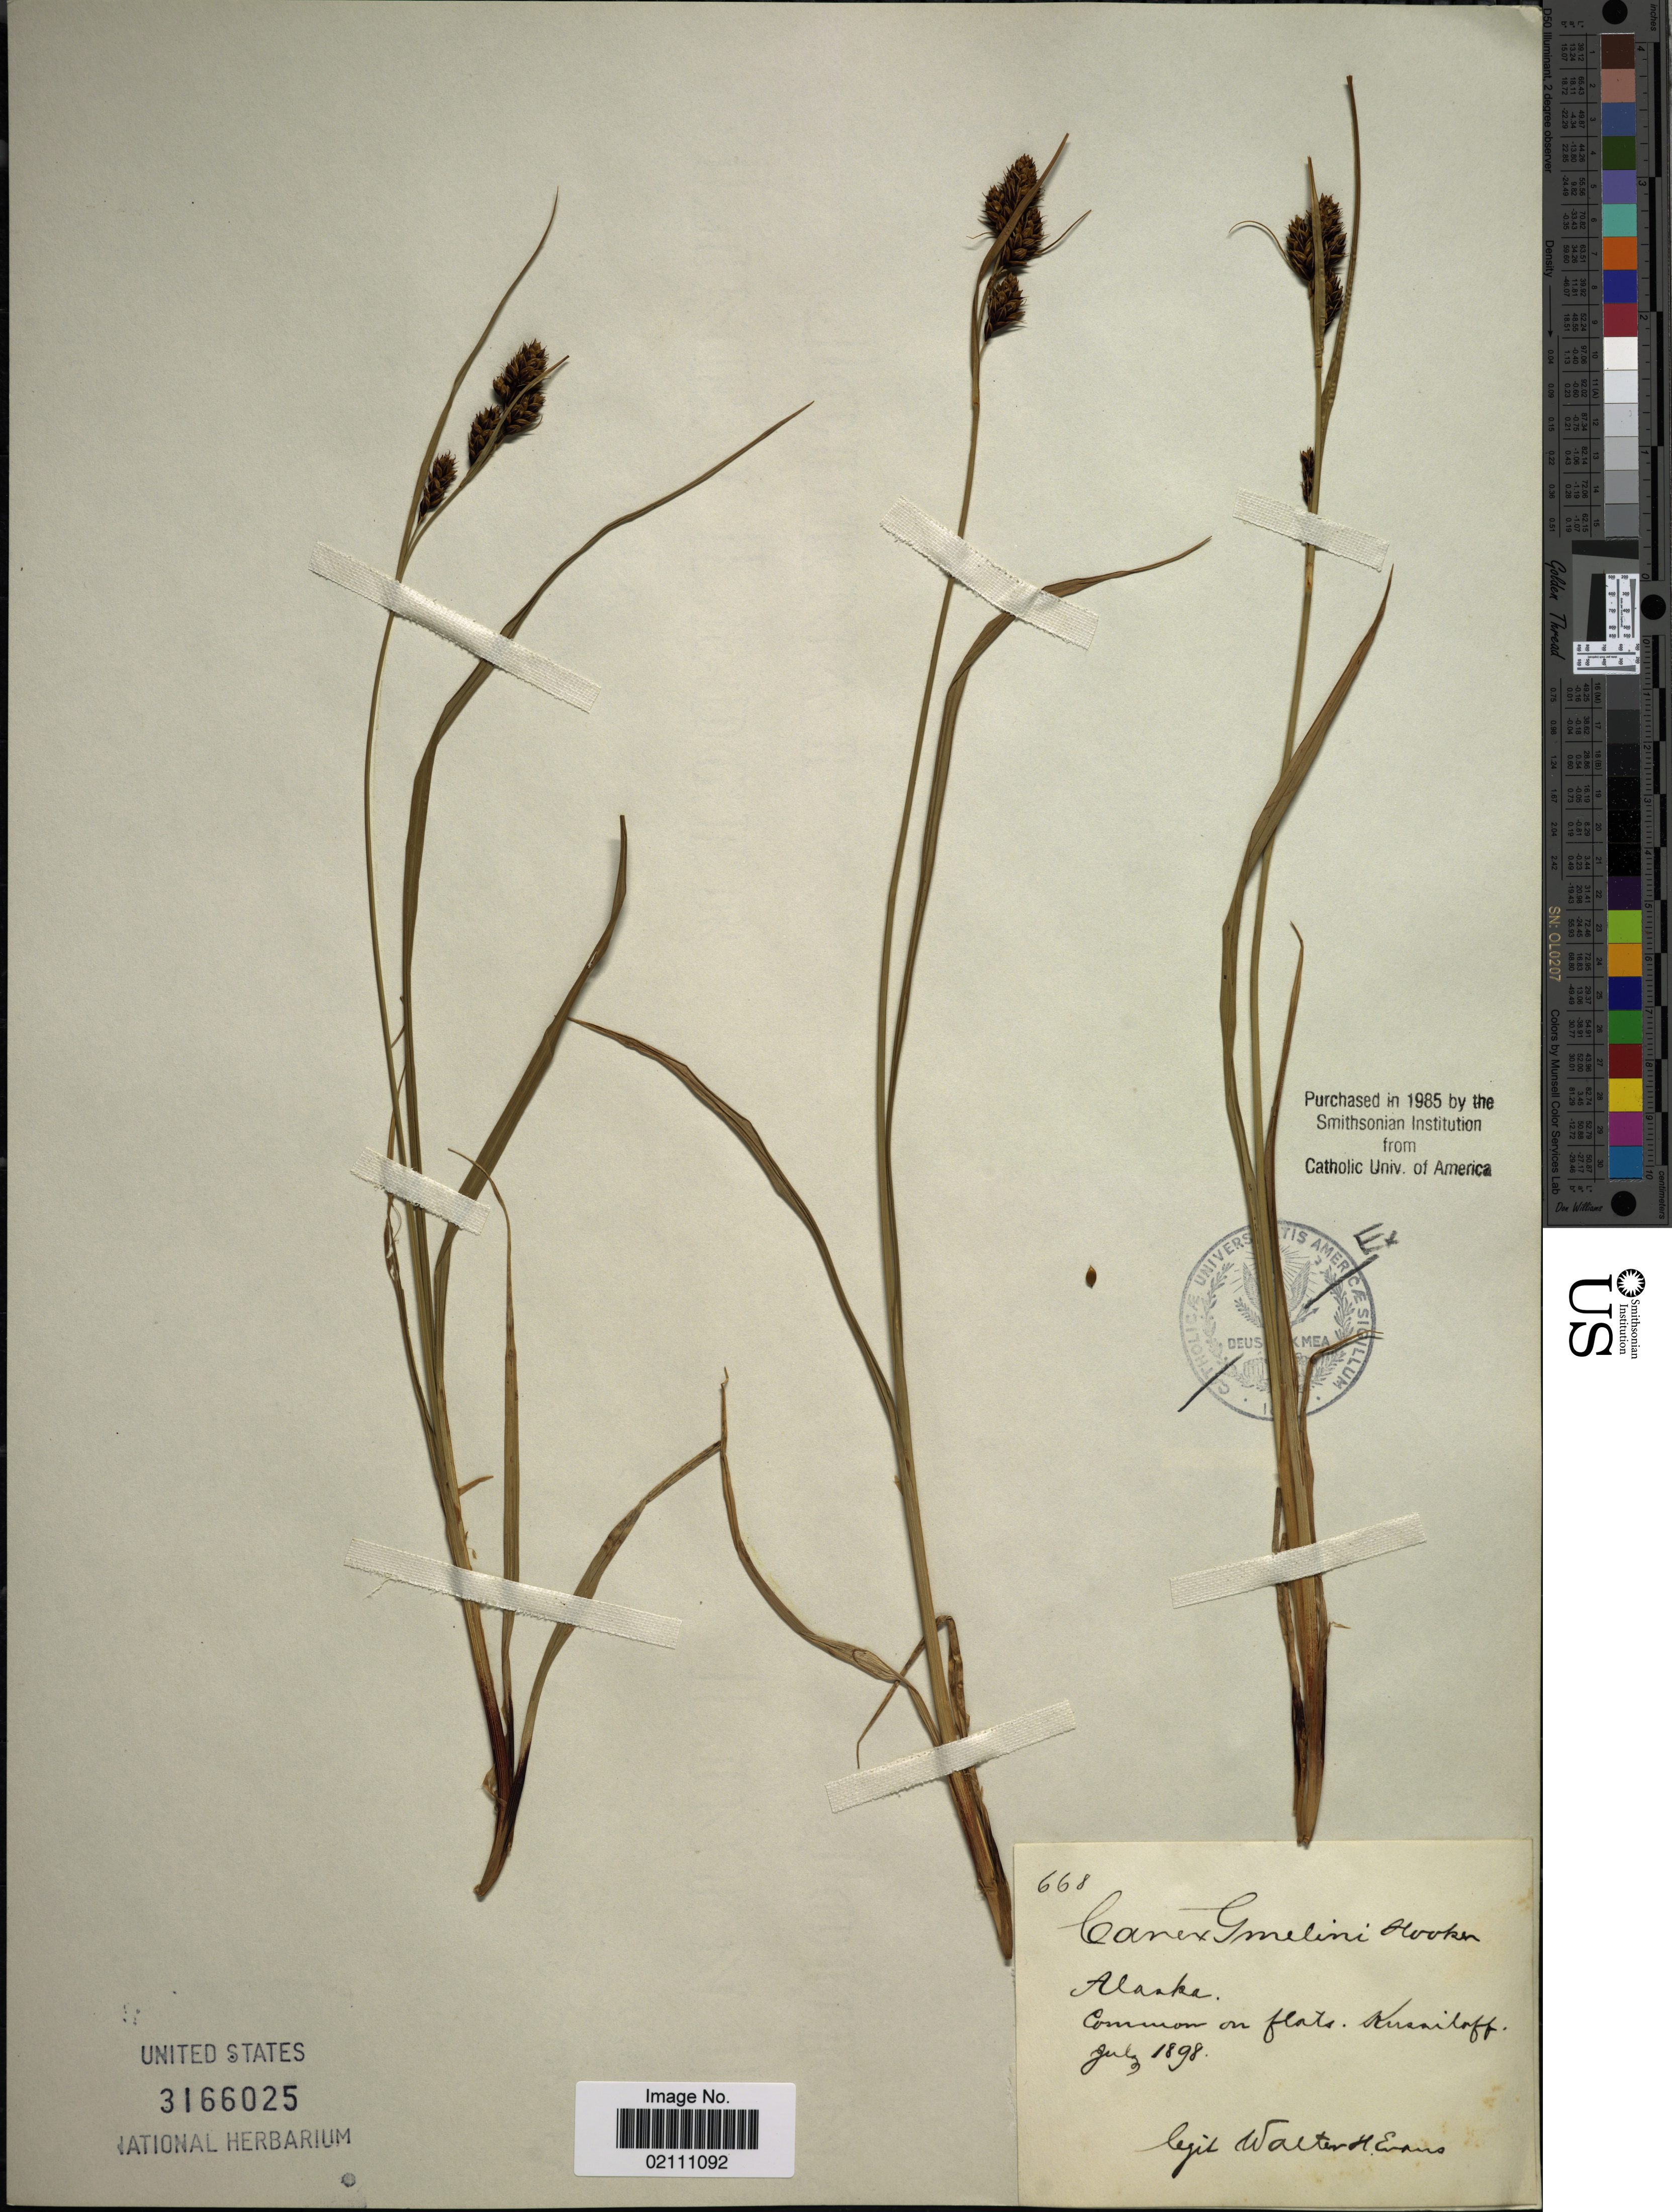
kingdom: Plantae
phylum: Tracheophyta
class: Liliopsida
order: Poales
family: Cyperaceae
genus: Carex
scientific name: Carex gmelinii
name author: Hook. & Arn.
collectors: W. H. Evans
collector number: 668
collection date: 1898-07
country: United States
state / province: Alaska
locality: Alaska: Common on flats, Kussiloff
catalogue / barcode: US 3166025